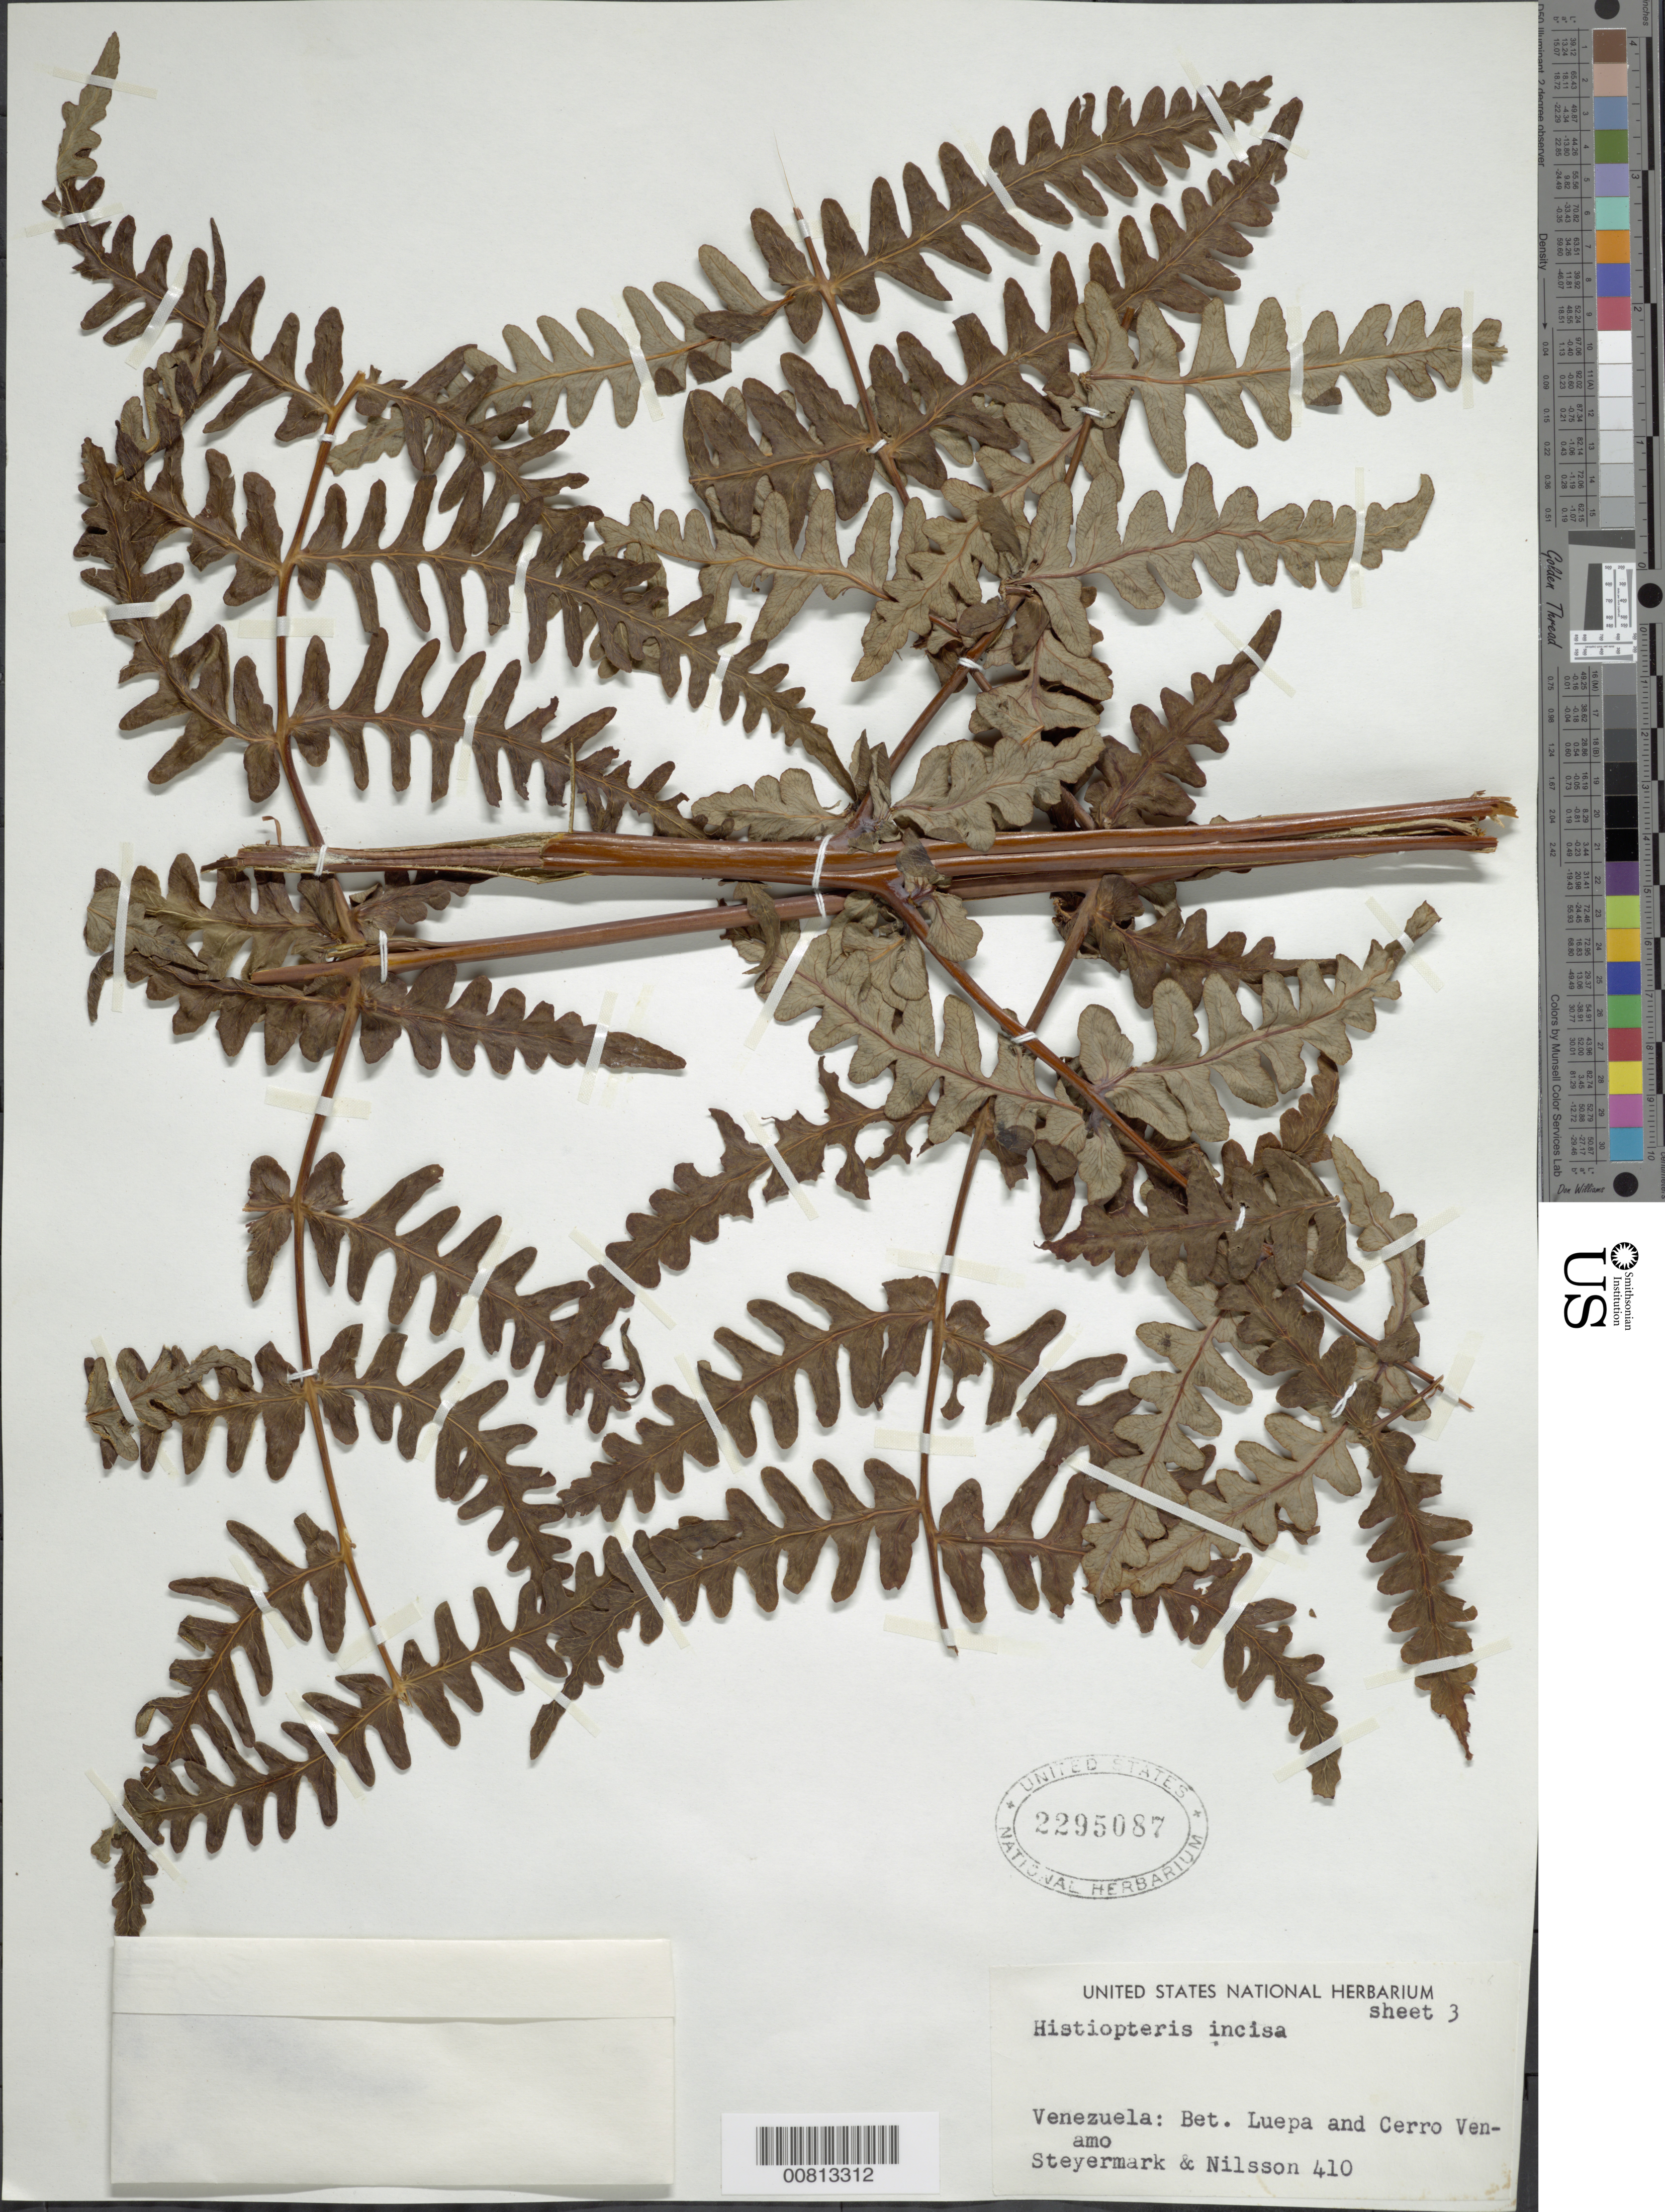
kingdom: Plantae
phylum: Tracheophyta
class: Polypodiopsida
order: Polypodiales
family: Dennstaedtiaceae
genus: Histiopteris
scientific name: Histiopteris incisa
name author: (Thunb.) J. Sm.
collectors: Steyermark, -- & Nilsson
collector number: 410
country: Venezuela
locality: Bet. Luepa and Cerro Venamo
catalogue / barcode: US 2295087